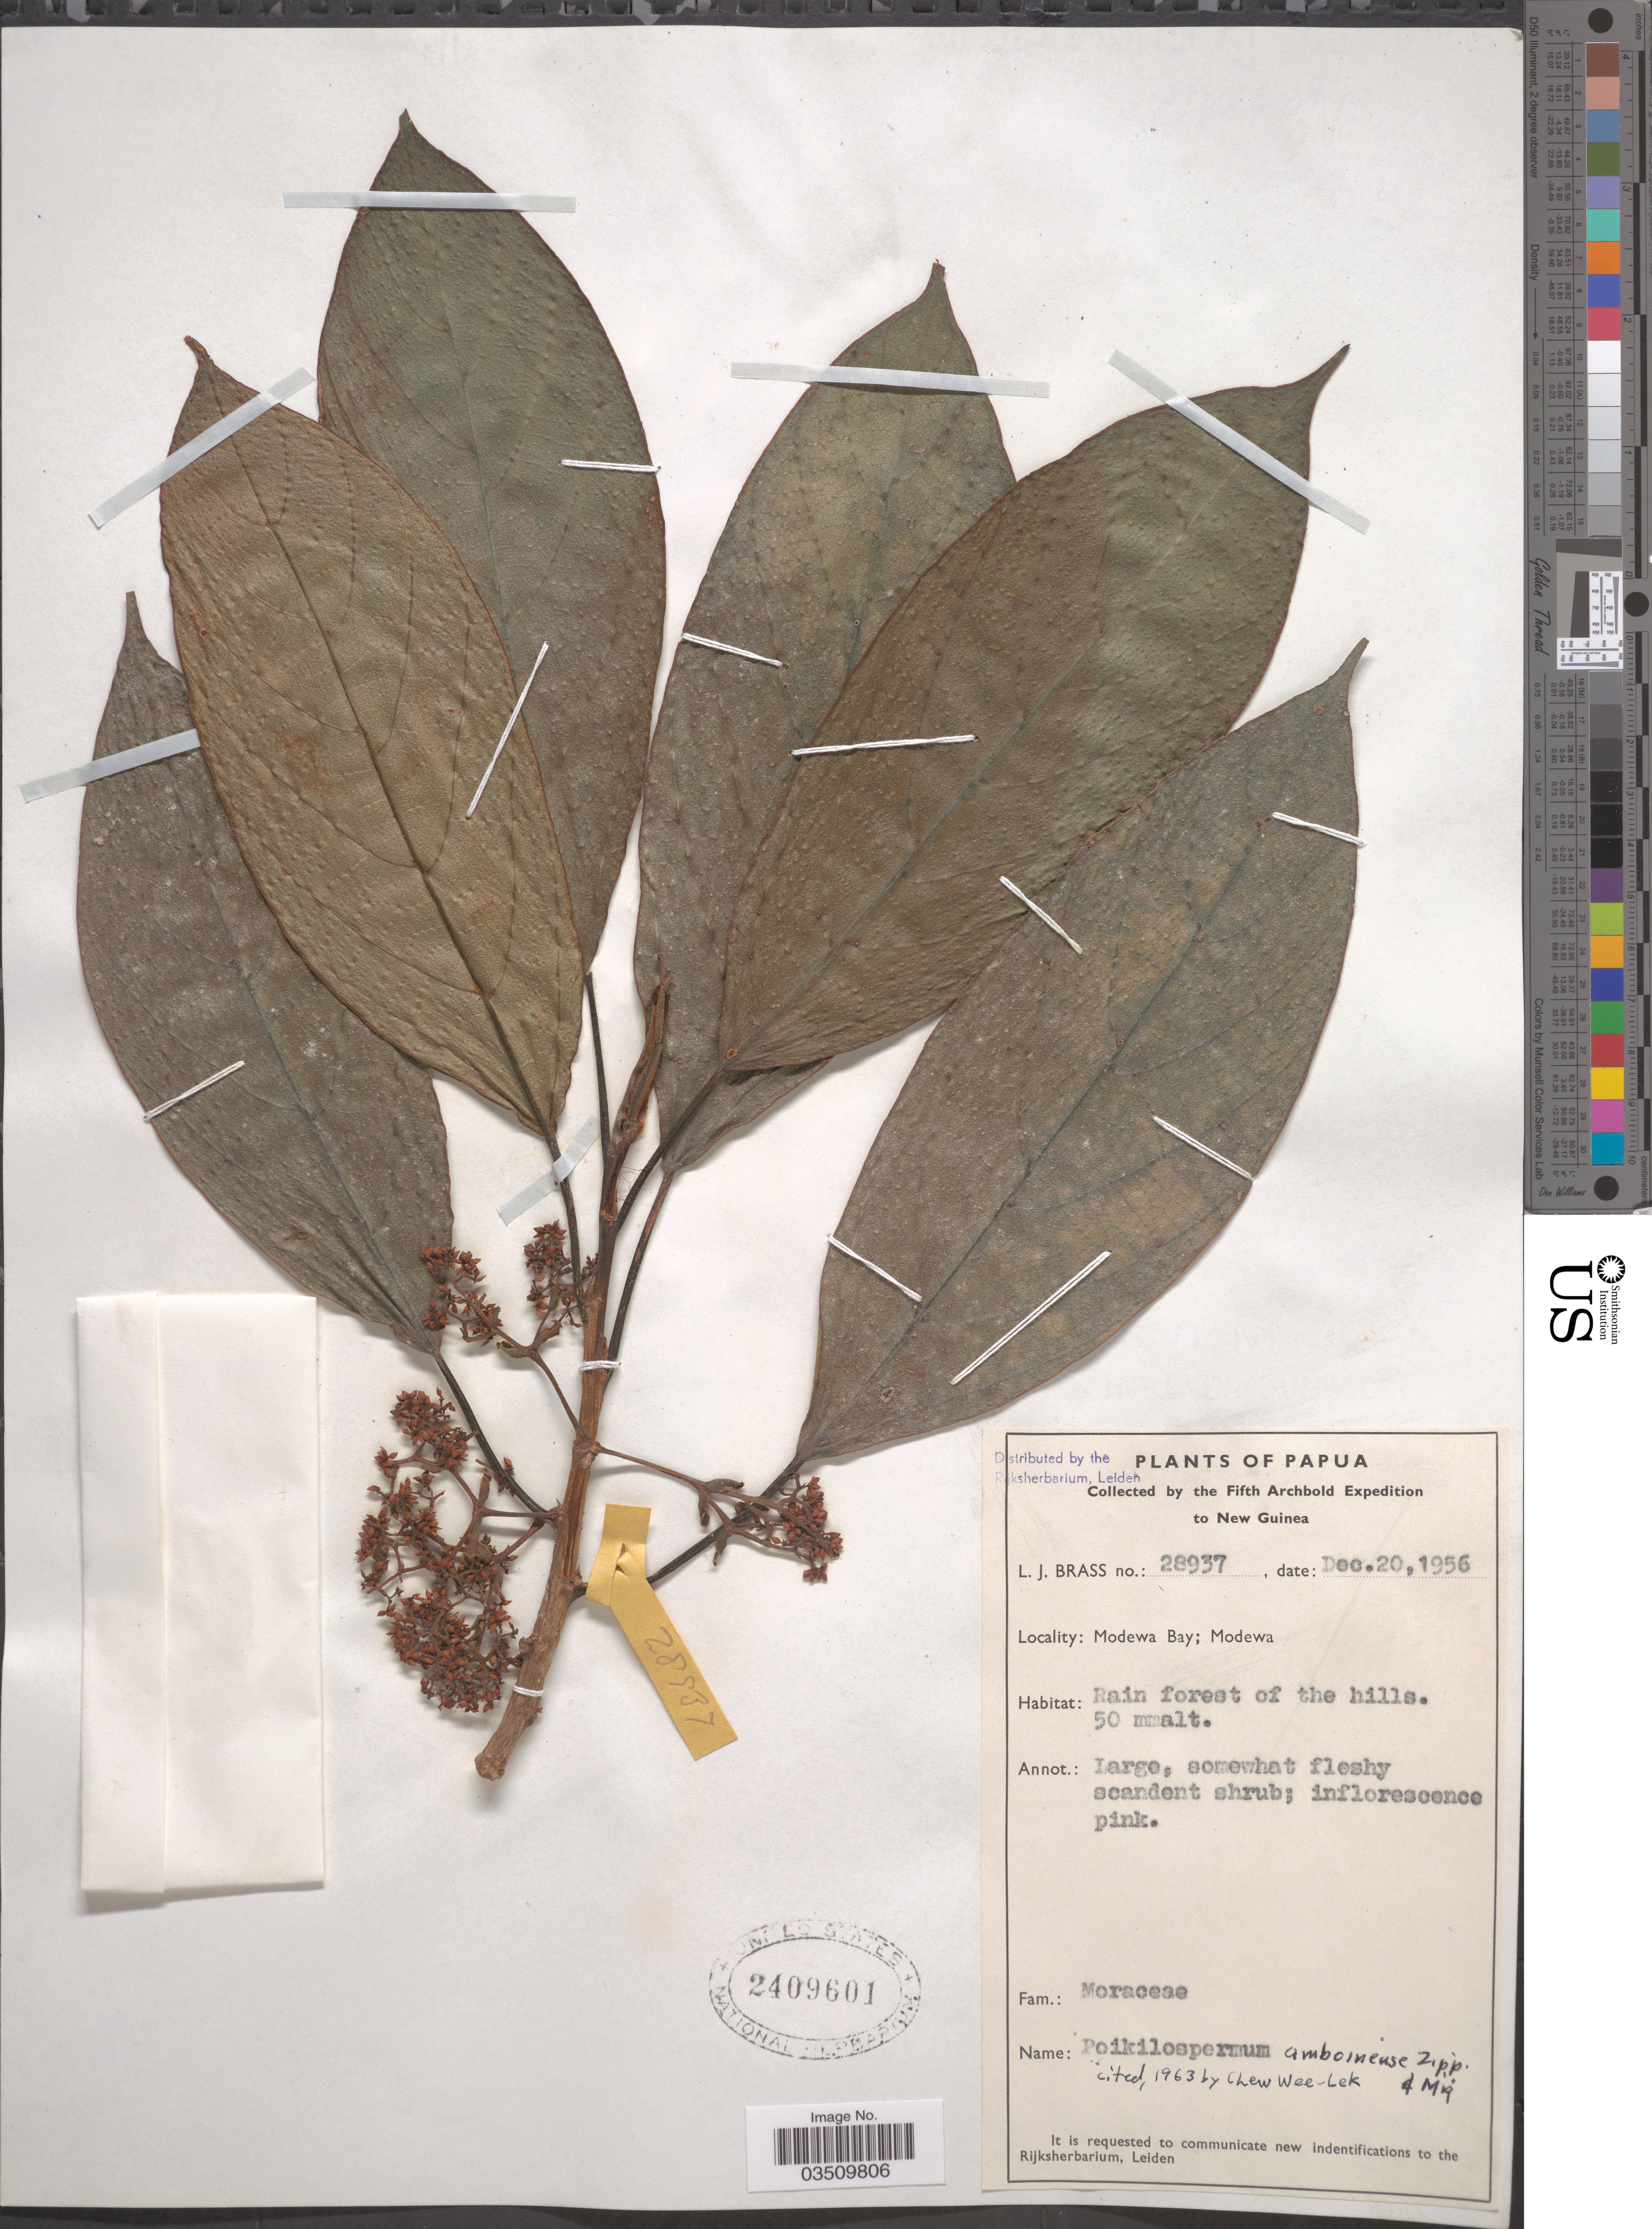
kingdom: Plantae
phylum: Tracheophyta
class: Magnoliopsida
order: Rosales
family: Urticaceae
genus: Poikilospermum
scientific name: Poikilospermum amboinense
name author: Zipp. & Miq.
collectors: L. J. Brass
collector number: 28937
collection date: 1956-12-20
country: Papua New Guinea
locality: New Guinea. Modewa Bay; Modewa.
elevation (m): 50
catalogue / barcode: US 2409601